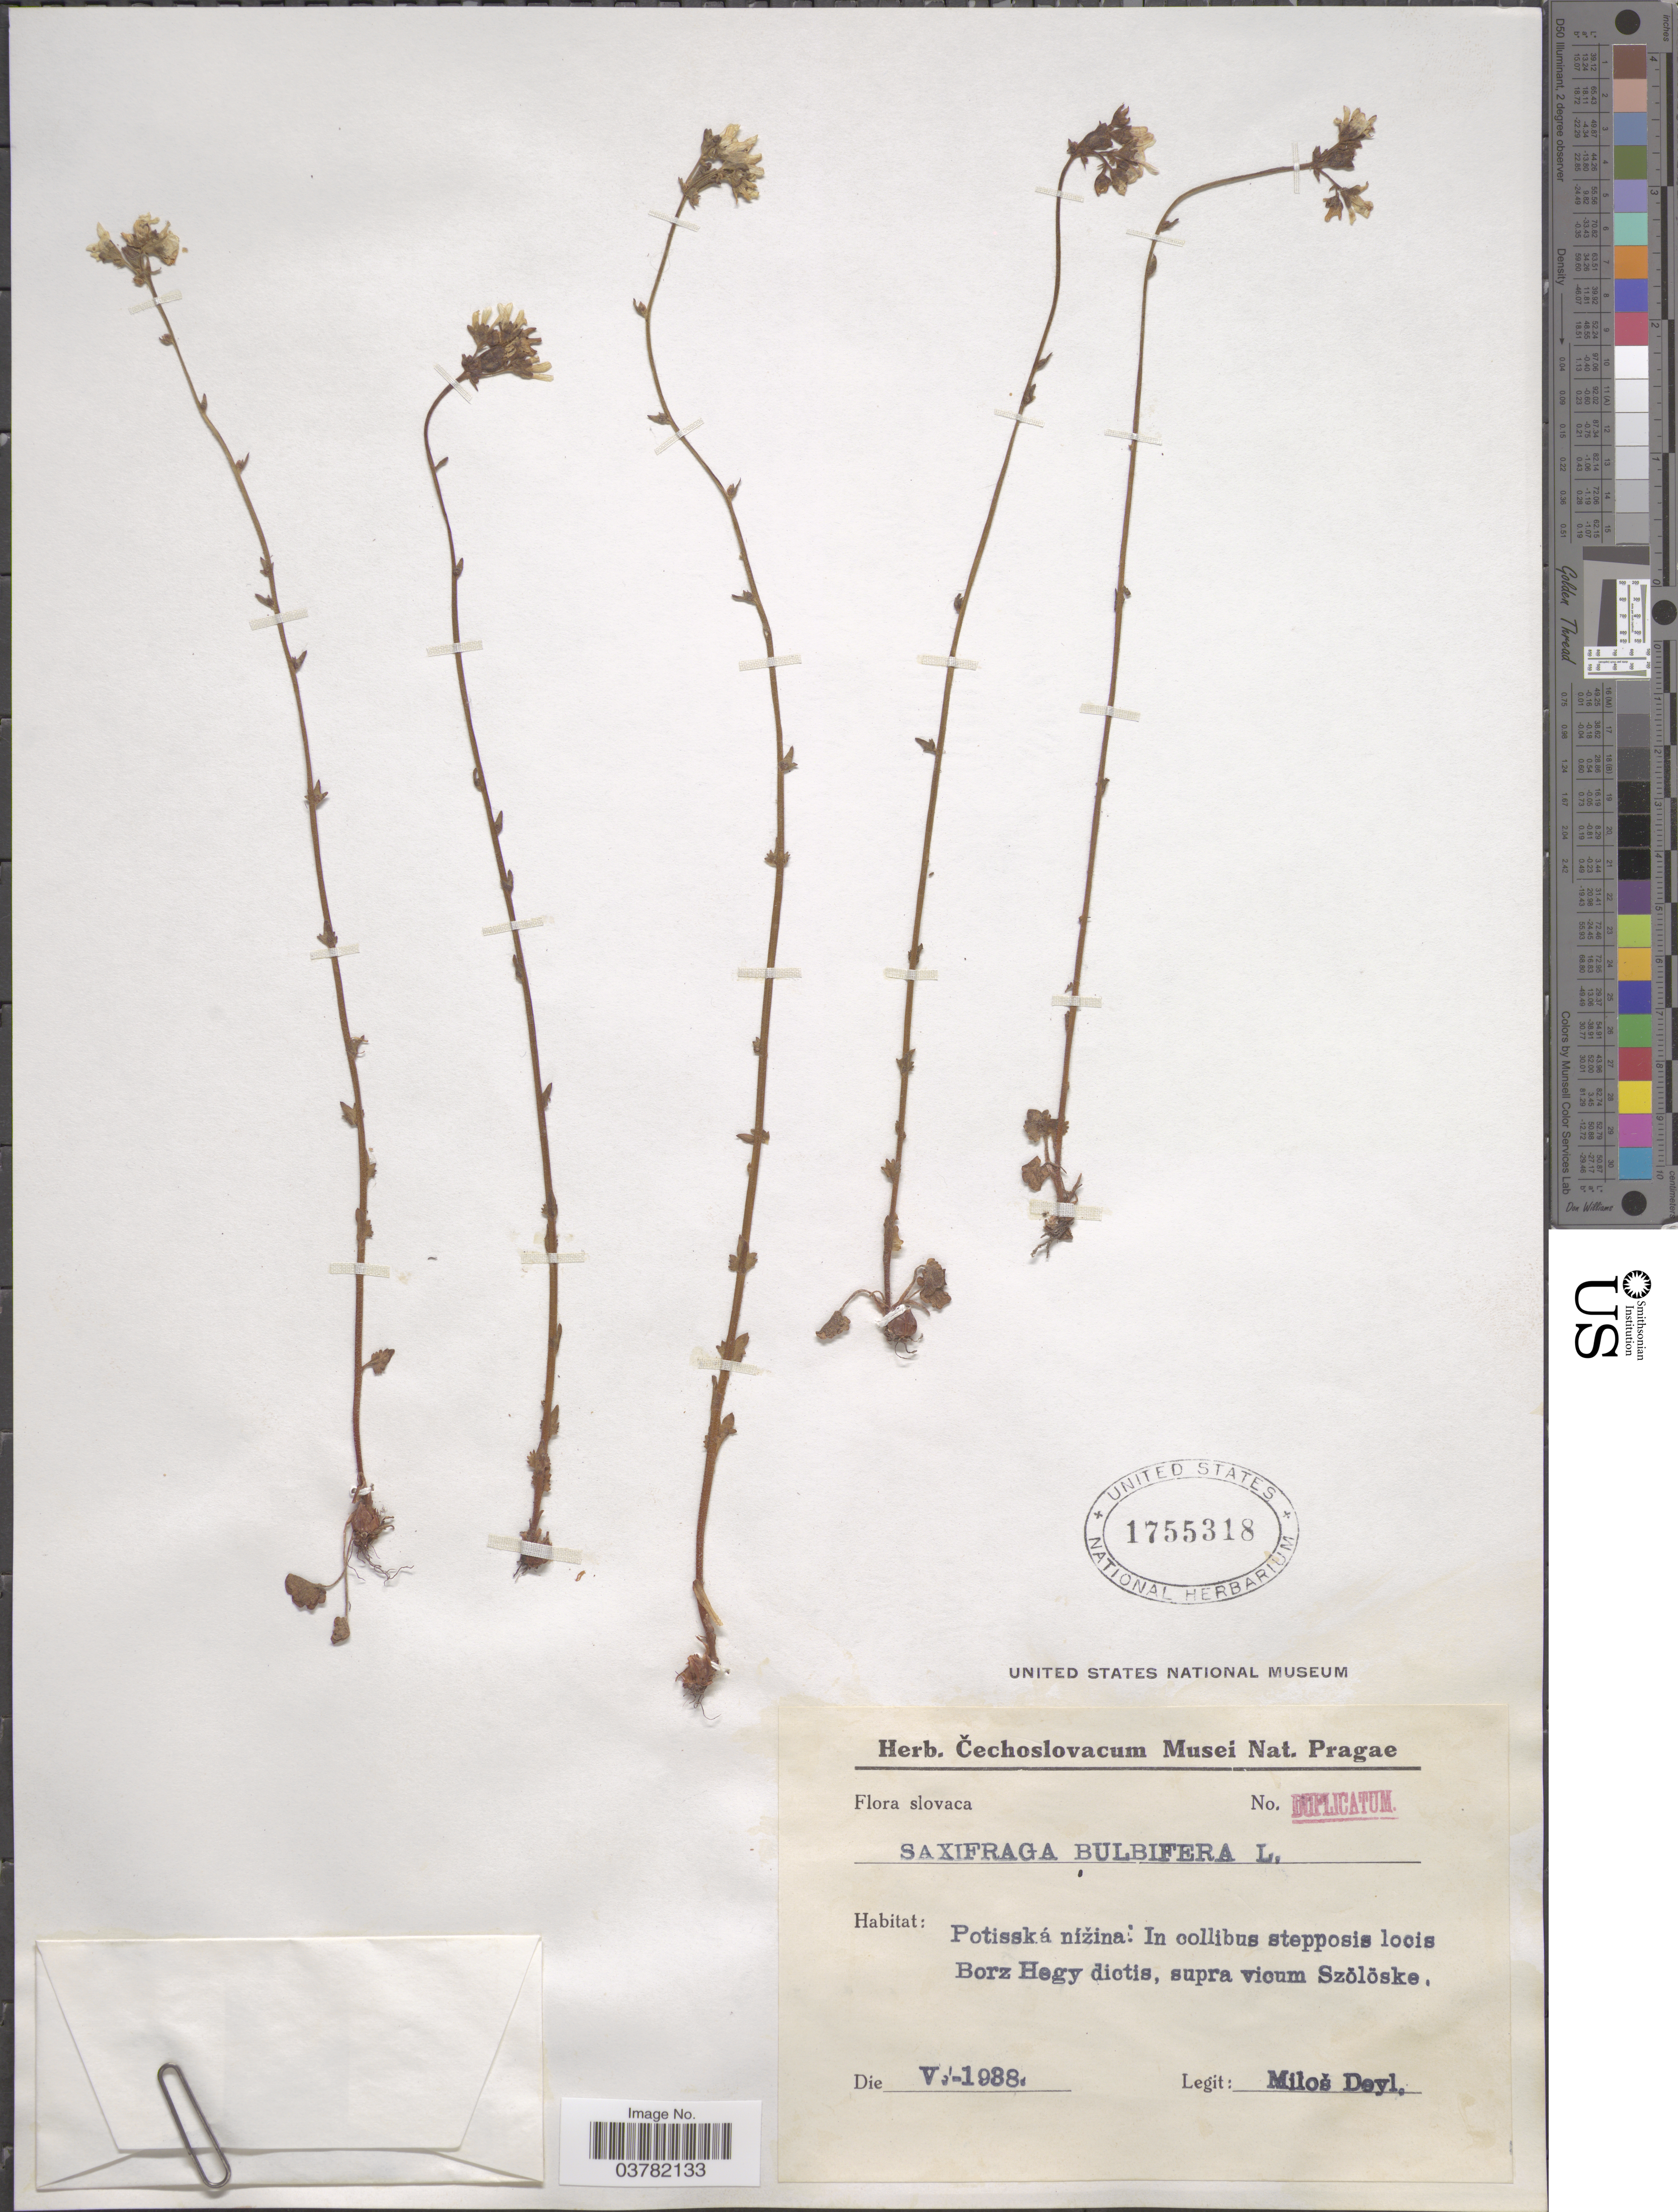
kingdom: Plantae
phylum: Tracheophyta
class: Magnoliopsida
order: Saxifragales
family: Saxifragaceae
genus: Saxifraga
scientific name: Saxifraga bulbifera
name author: L.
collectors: M. Deyl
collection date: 1938-05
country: Slovakia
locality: Slovaca. Potisská nížina: In collibus stepposis locis Borz Hegy dictis, supra vicum Szõlõske.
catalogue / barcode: US 1755318